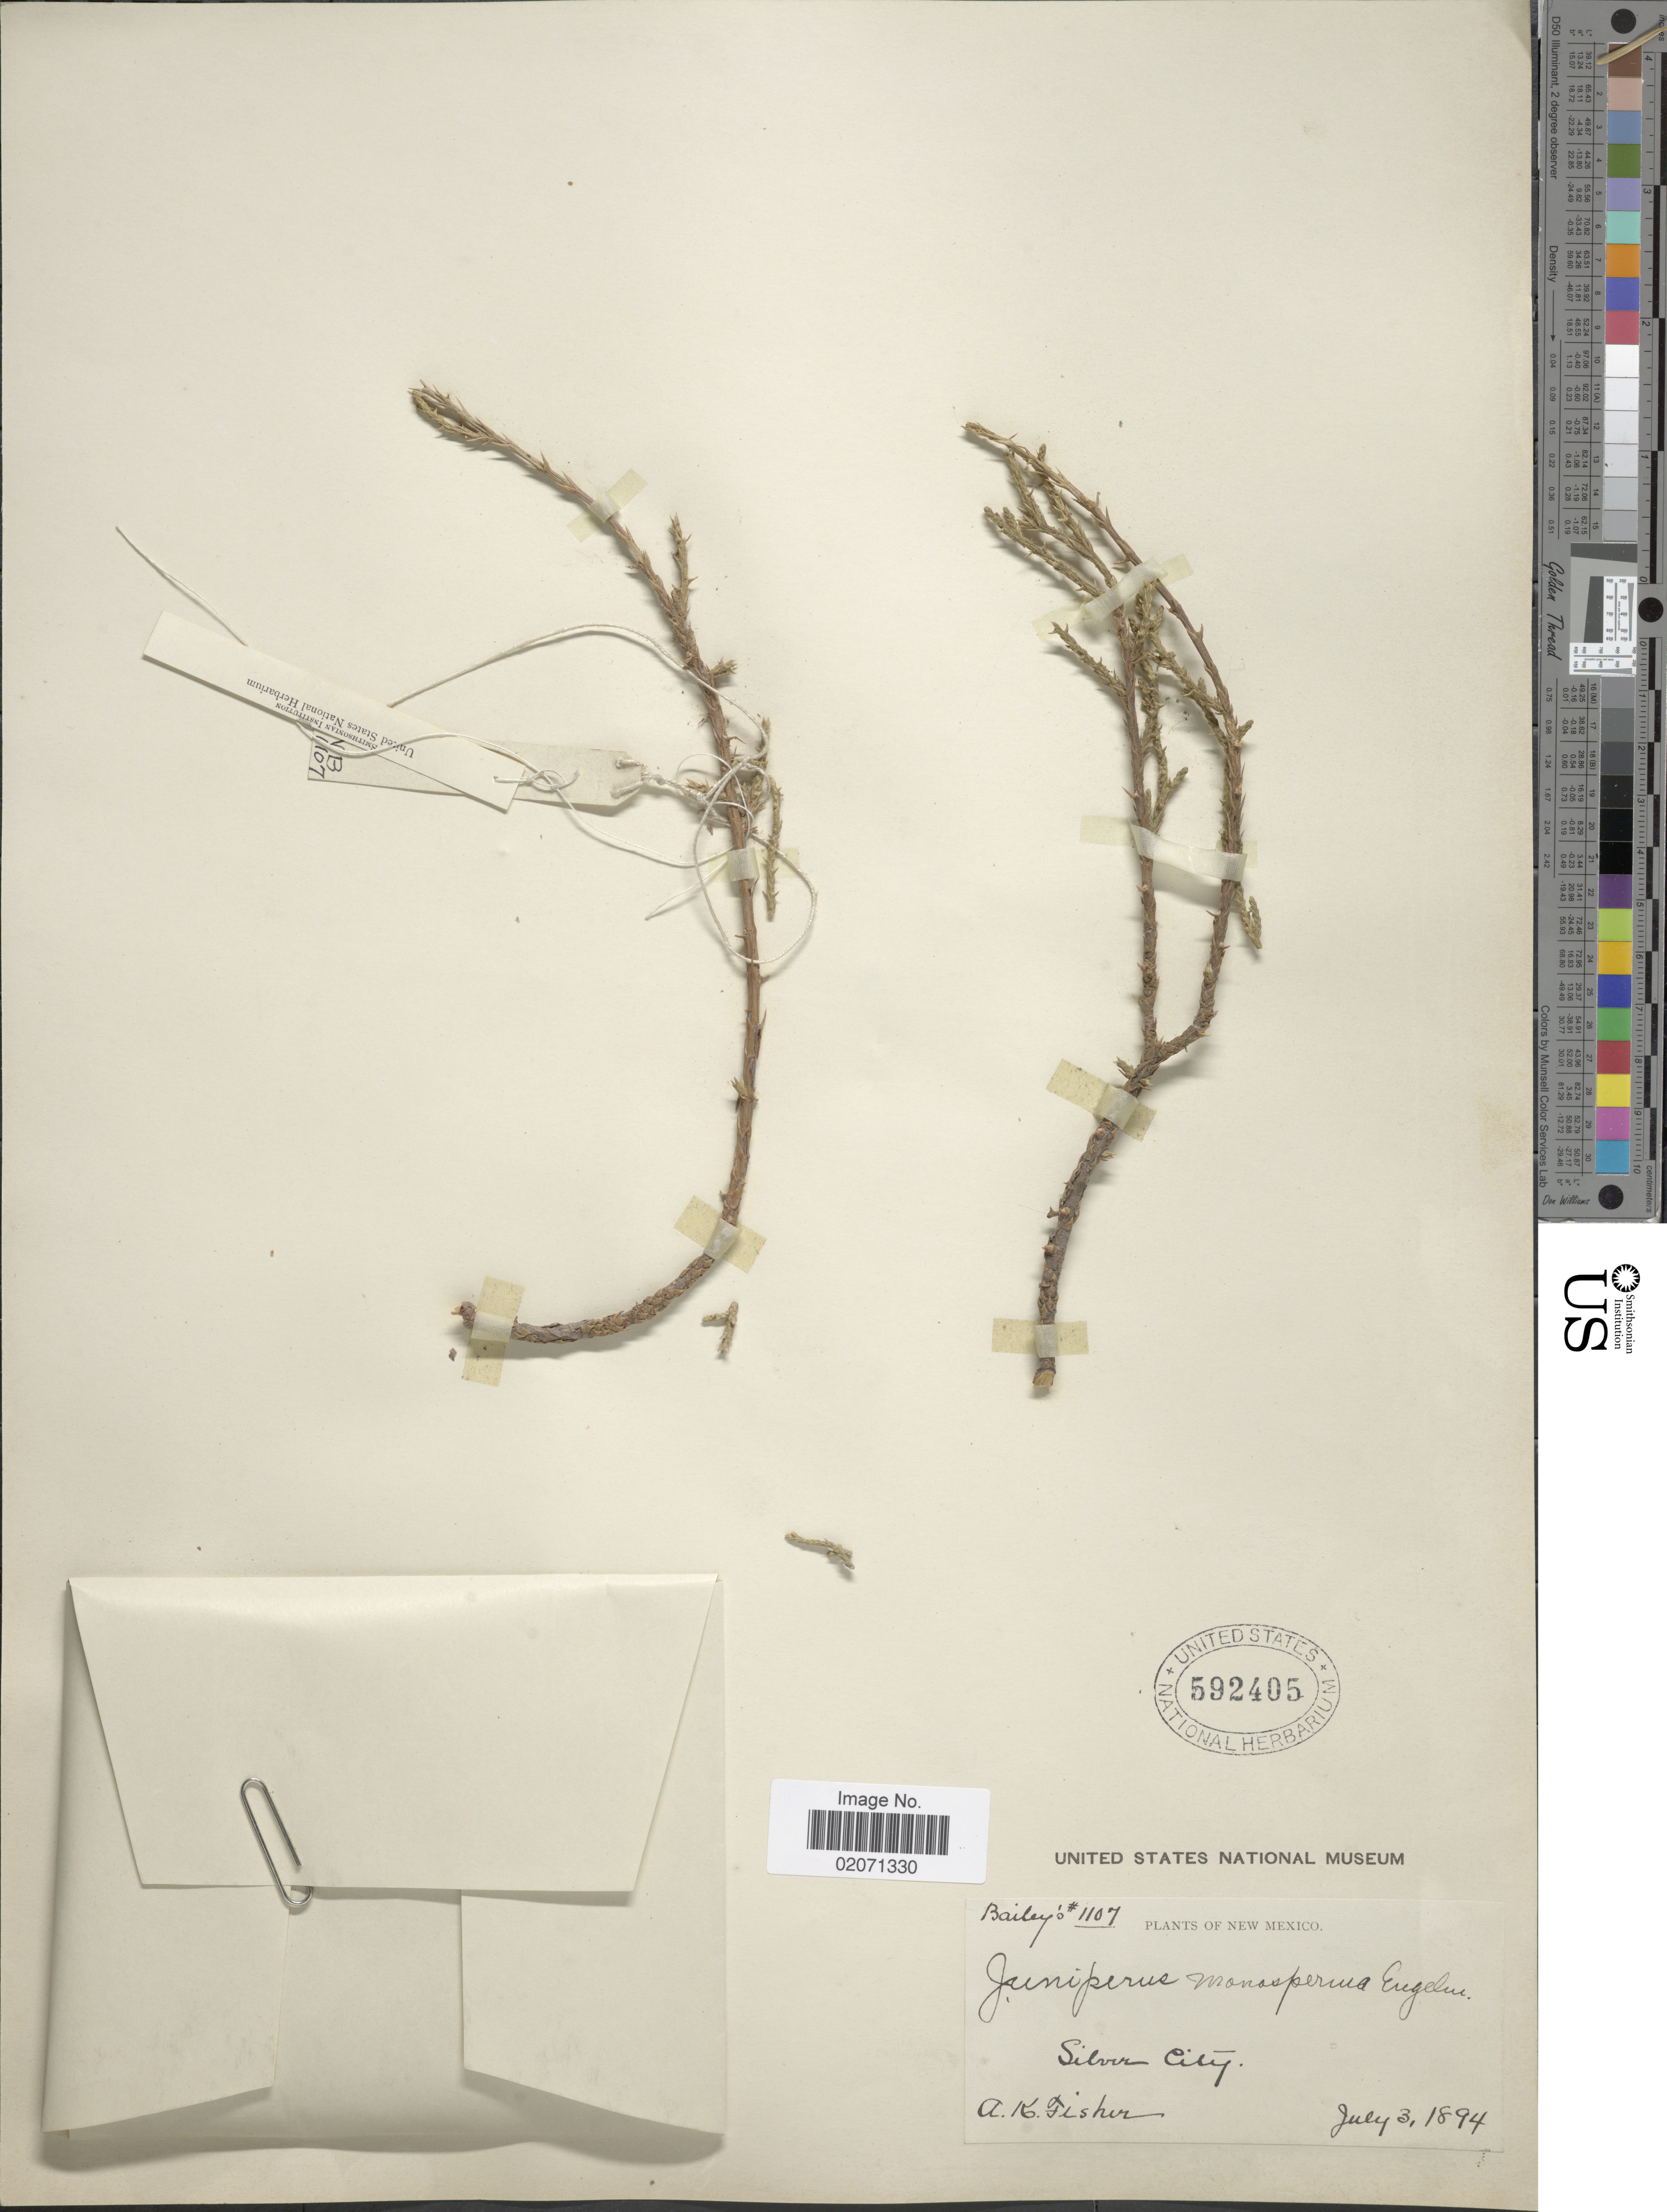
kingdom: Plantae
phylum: Tracheophyta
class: Pinopsida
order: Pinales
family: Cupressaceae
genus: Juniperus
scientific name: Juniperus monosperma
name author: (Engelm.) Sarg.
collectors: A. K. Fisher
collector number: Bailey's1107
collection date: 1894-07-03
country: United States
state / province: New Mexico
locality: Silver City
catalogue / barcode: US 592405